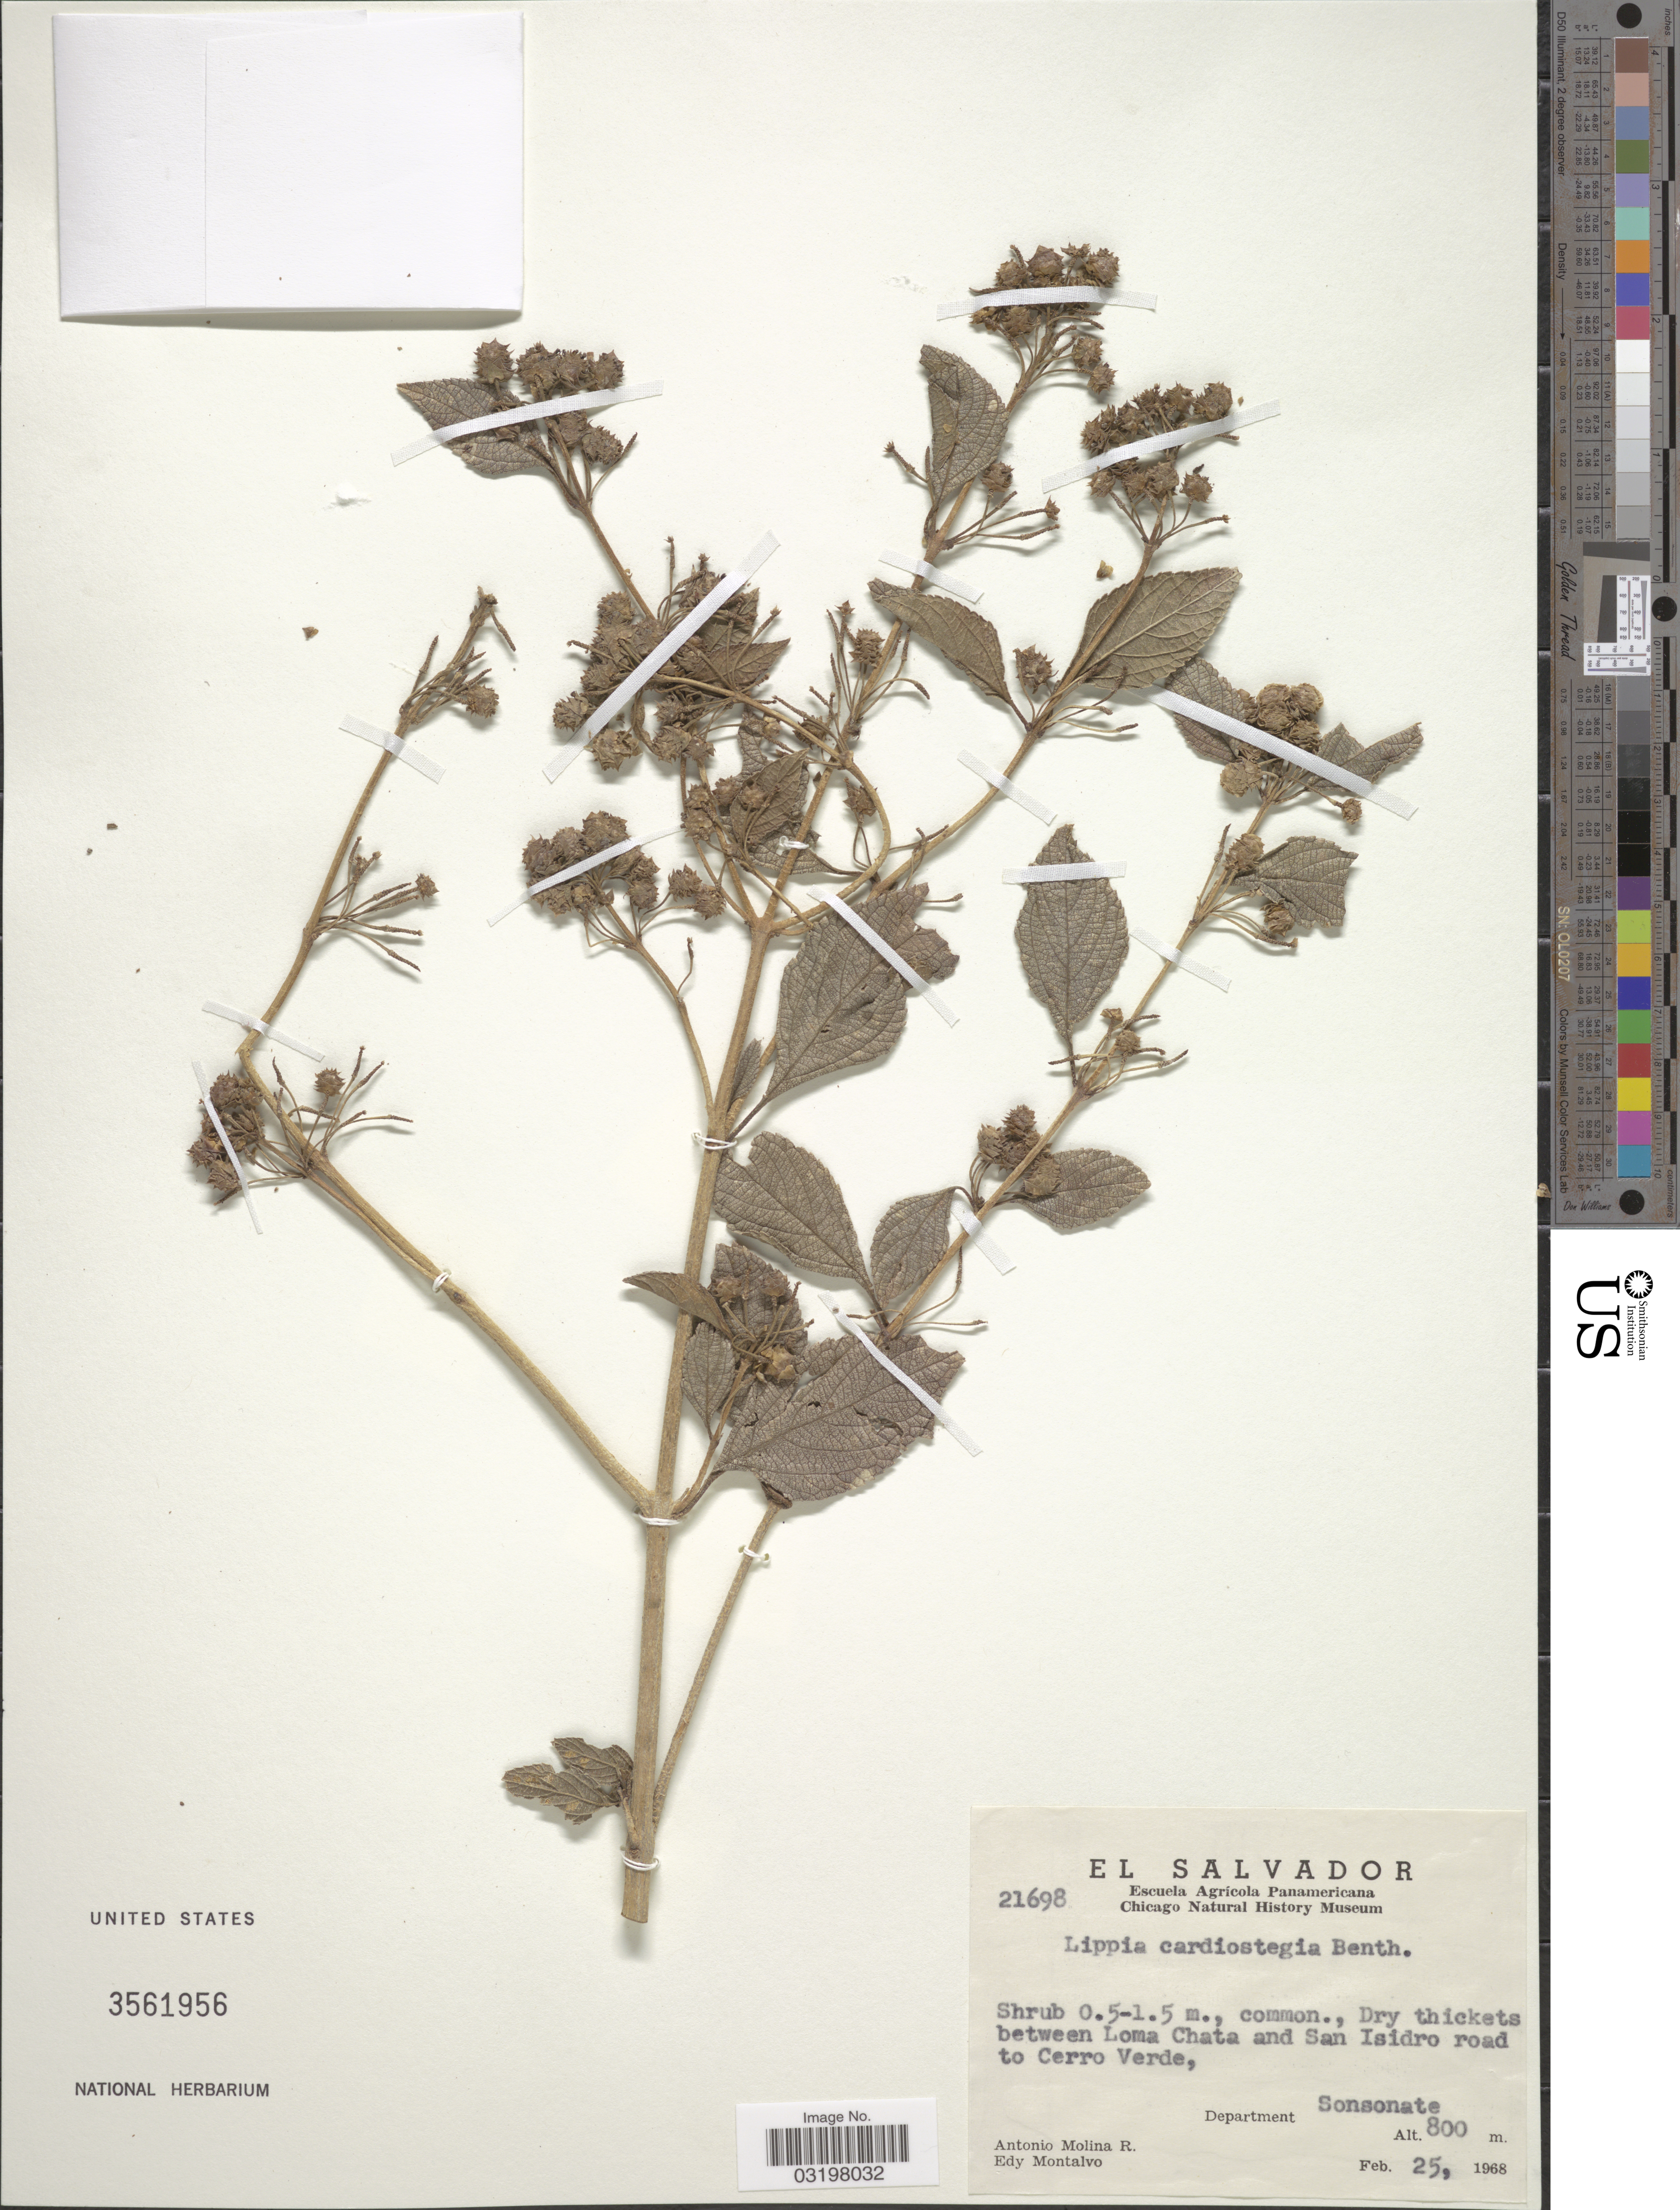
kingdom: Plantae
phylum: Tracheophyta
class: Magnoliopsida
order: Lamiales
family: Verbenaceae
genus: Lippia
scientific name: Lippia cardiostegia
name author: Benth.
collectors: A. Molina R. & E. A. Montalvo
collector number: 21698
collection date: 1968-02-25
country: El Salvador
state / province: Sonsonate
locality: Dry thickets between Loma Chata and San Isidro road to Cerro Verde, Department Sonsonate.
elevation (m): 800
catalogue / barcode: US 3561956